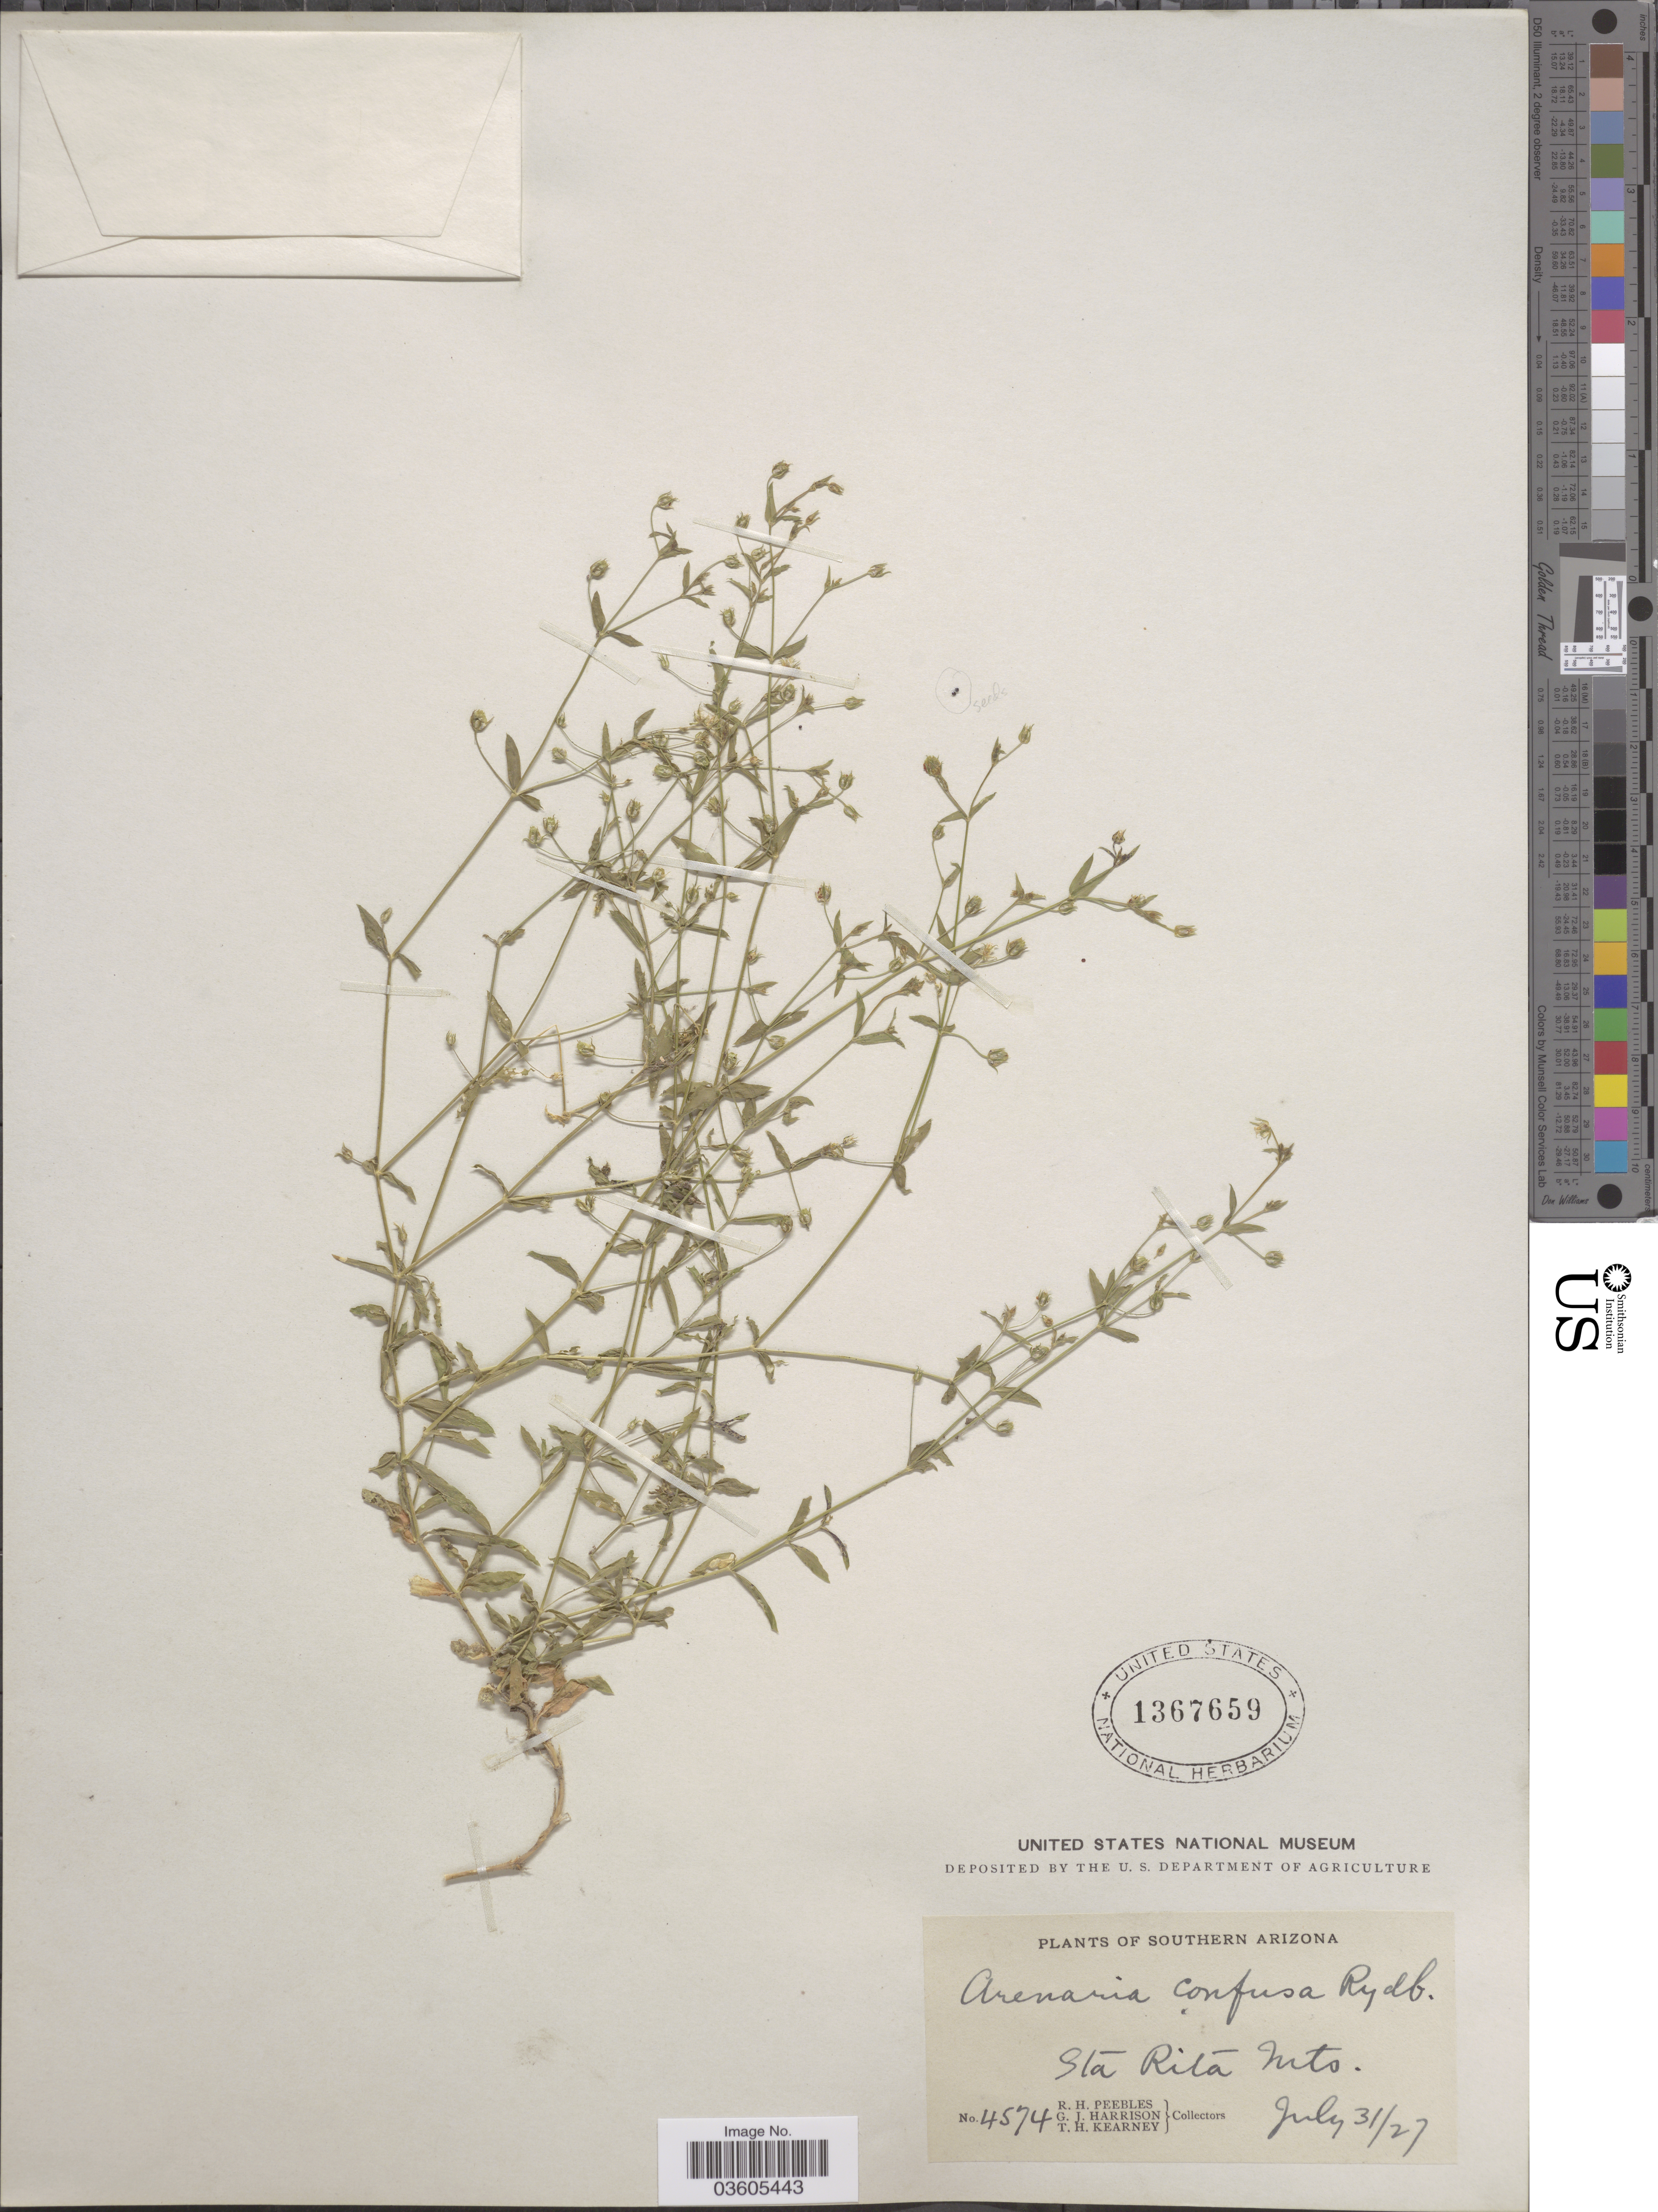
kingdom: Plantae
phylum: Tracheophyta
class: Magnoliopsida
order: Caryophyllales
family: Caryophyllaceae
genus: Arenaria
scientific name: Arenaria confusa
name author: Rydb.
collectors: R. H. Peebles, G. J. Harrison & T. H. Kearney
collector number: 4574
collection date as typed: Transcribed d/m/y: 31/7/27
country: United States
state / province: Arizona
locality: Southern Arizona. Sta Rita Mts.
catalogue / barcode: US 1367659